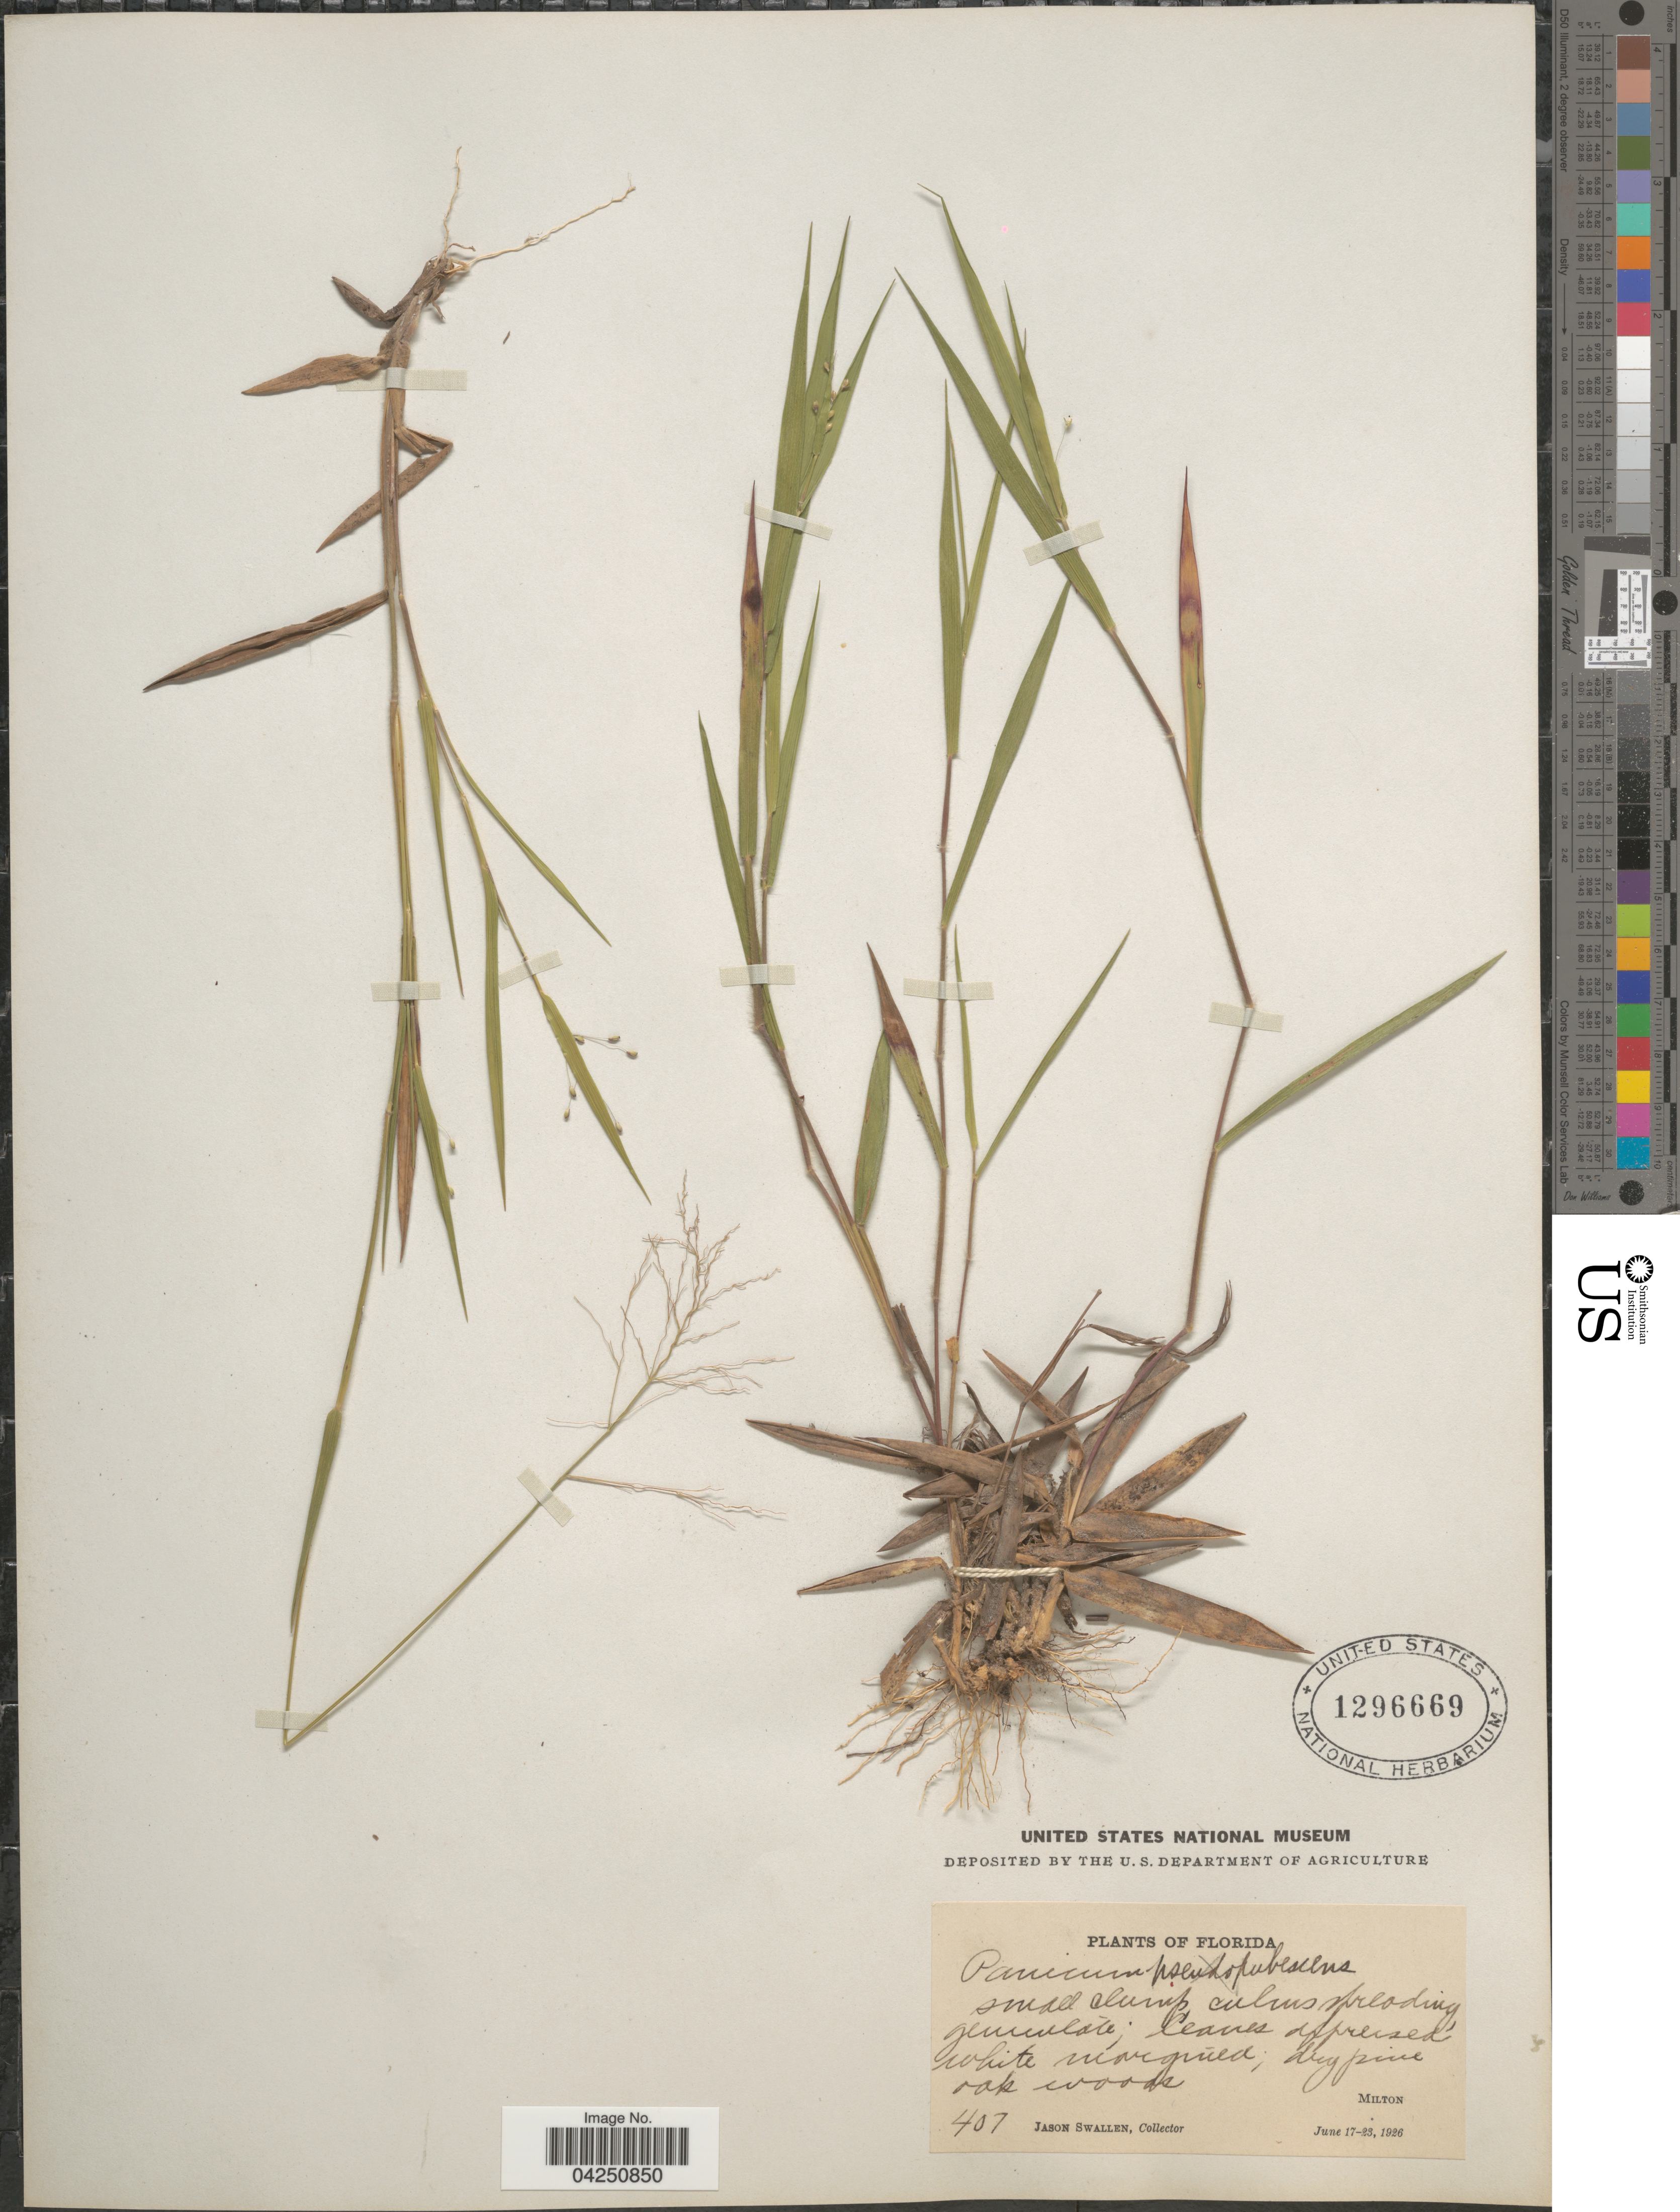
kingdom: Plantae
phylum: Tracheophyta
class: Liliopsida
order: Poales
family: Poaceae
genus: Dichanthelium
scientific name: Dichanthelium acuminatum var. acuminatum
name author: (Sw.) Gould & C.A. Clark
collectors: J. R. Swallen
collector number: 407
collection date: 1926-06-17/1926-06-23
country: United States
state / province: Florida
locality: Milton.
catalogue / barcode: US 1296669